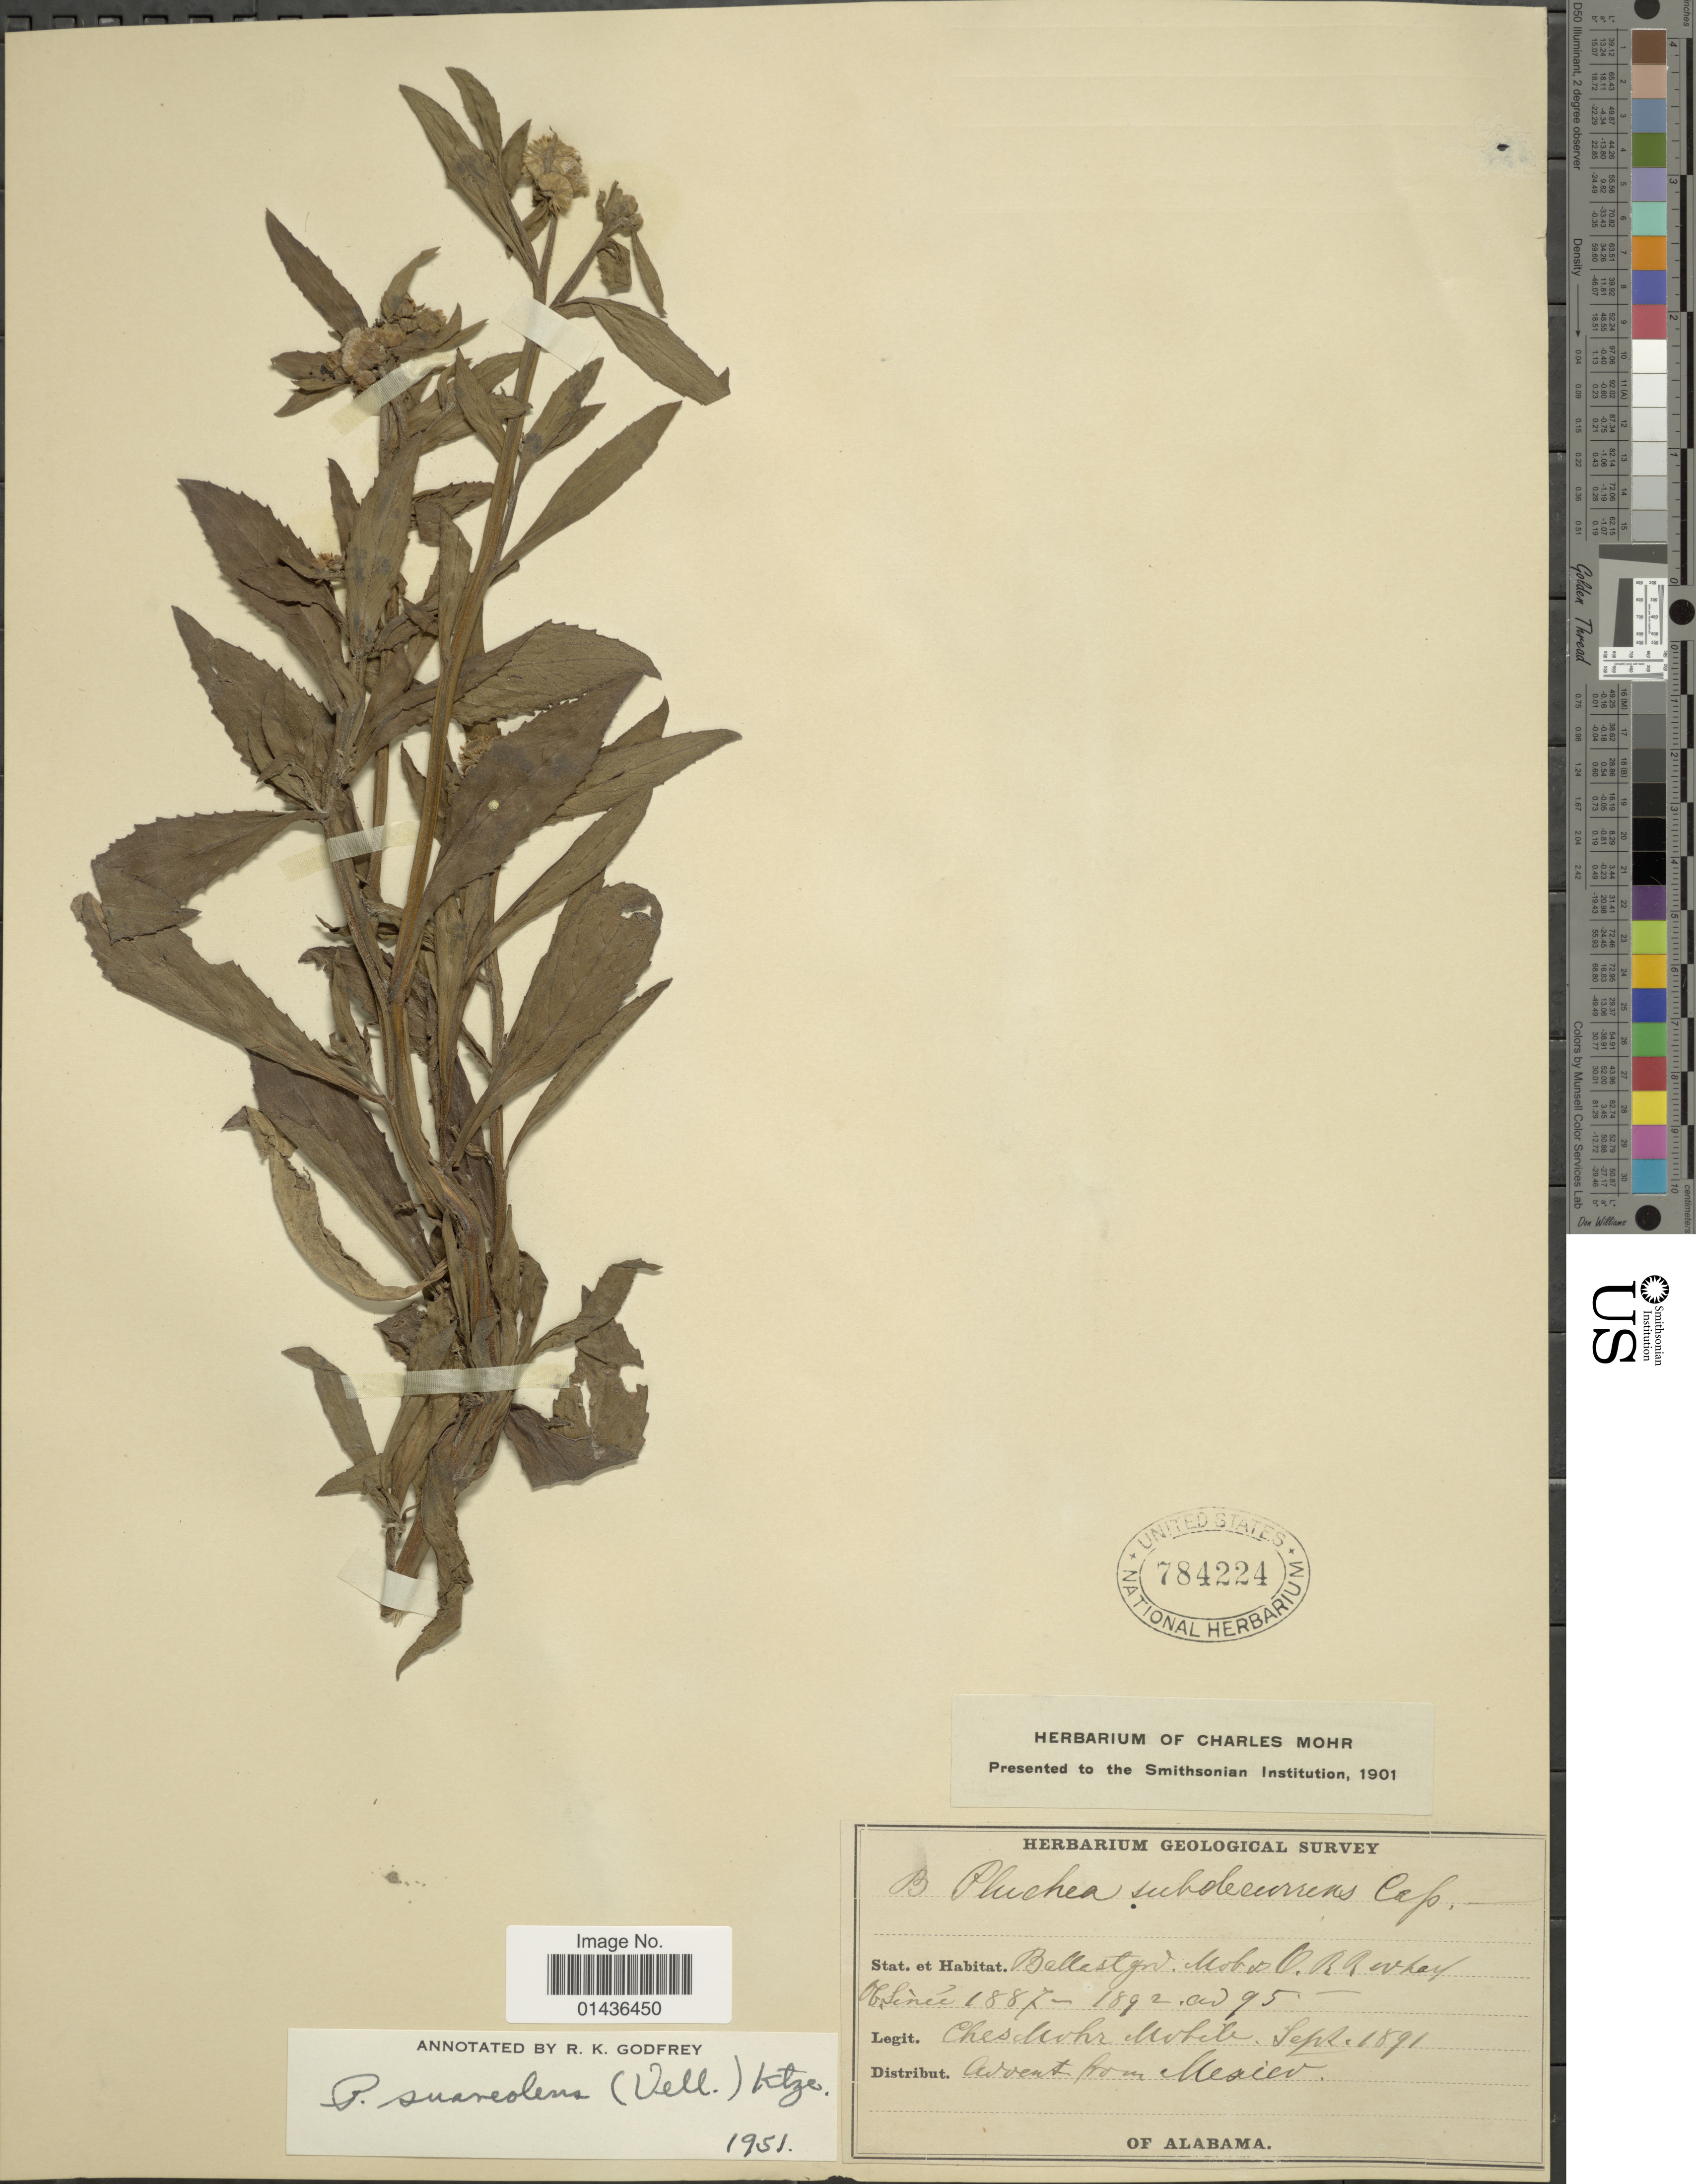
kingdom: Plantae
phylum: Tracheophyta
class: Magnoliopsida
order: Asterales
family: Asteraceae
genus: Pluchea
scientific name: Pluchea suaveolens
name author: (Vell.) Kuntze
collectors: Mohr, C. T. (herbarium)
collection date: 1891-09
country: United States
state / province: Alabama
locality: Ballast gr, Mob & O. RA Wharf, Mobile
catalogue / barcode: US 784224